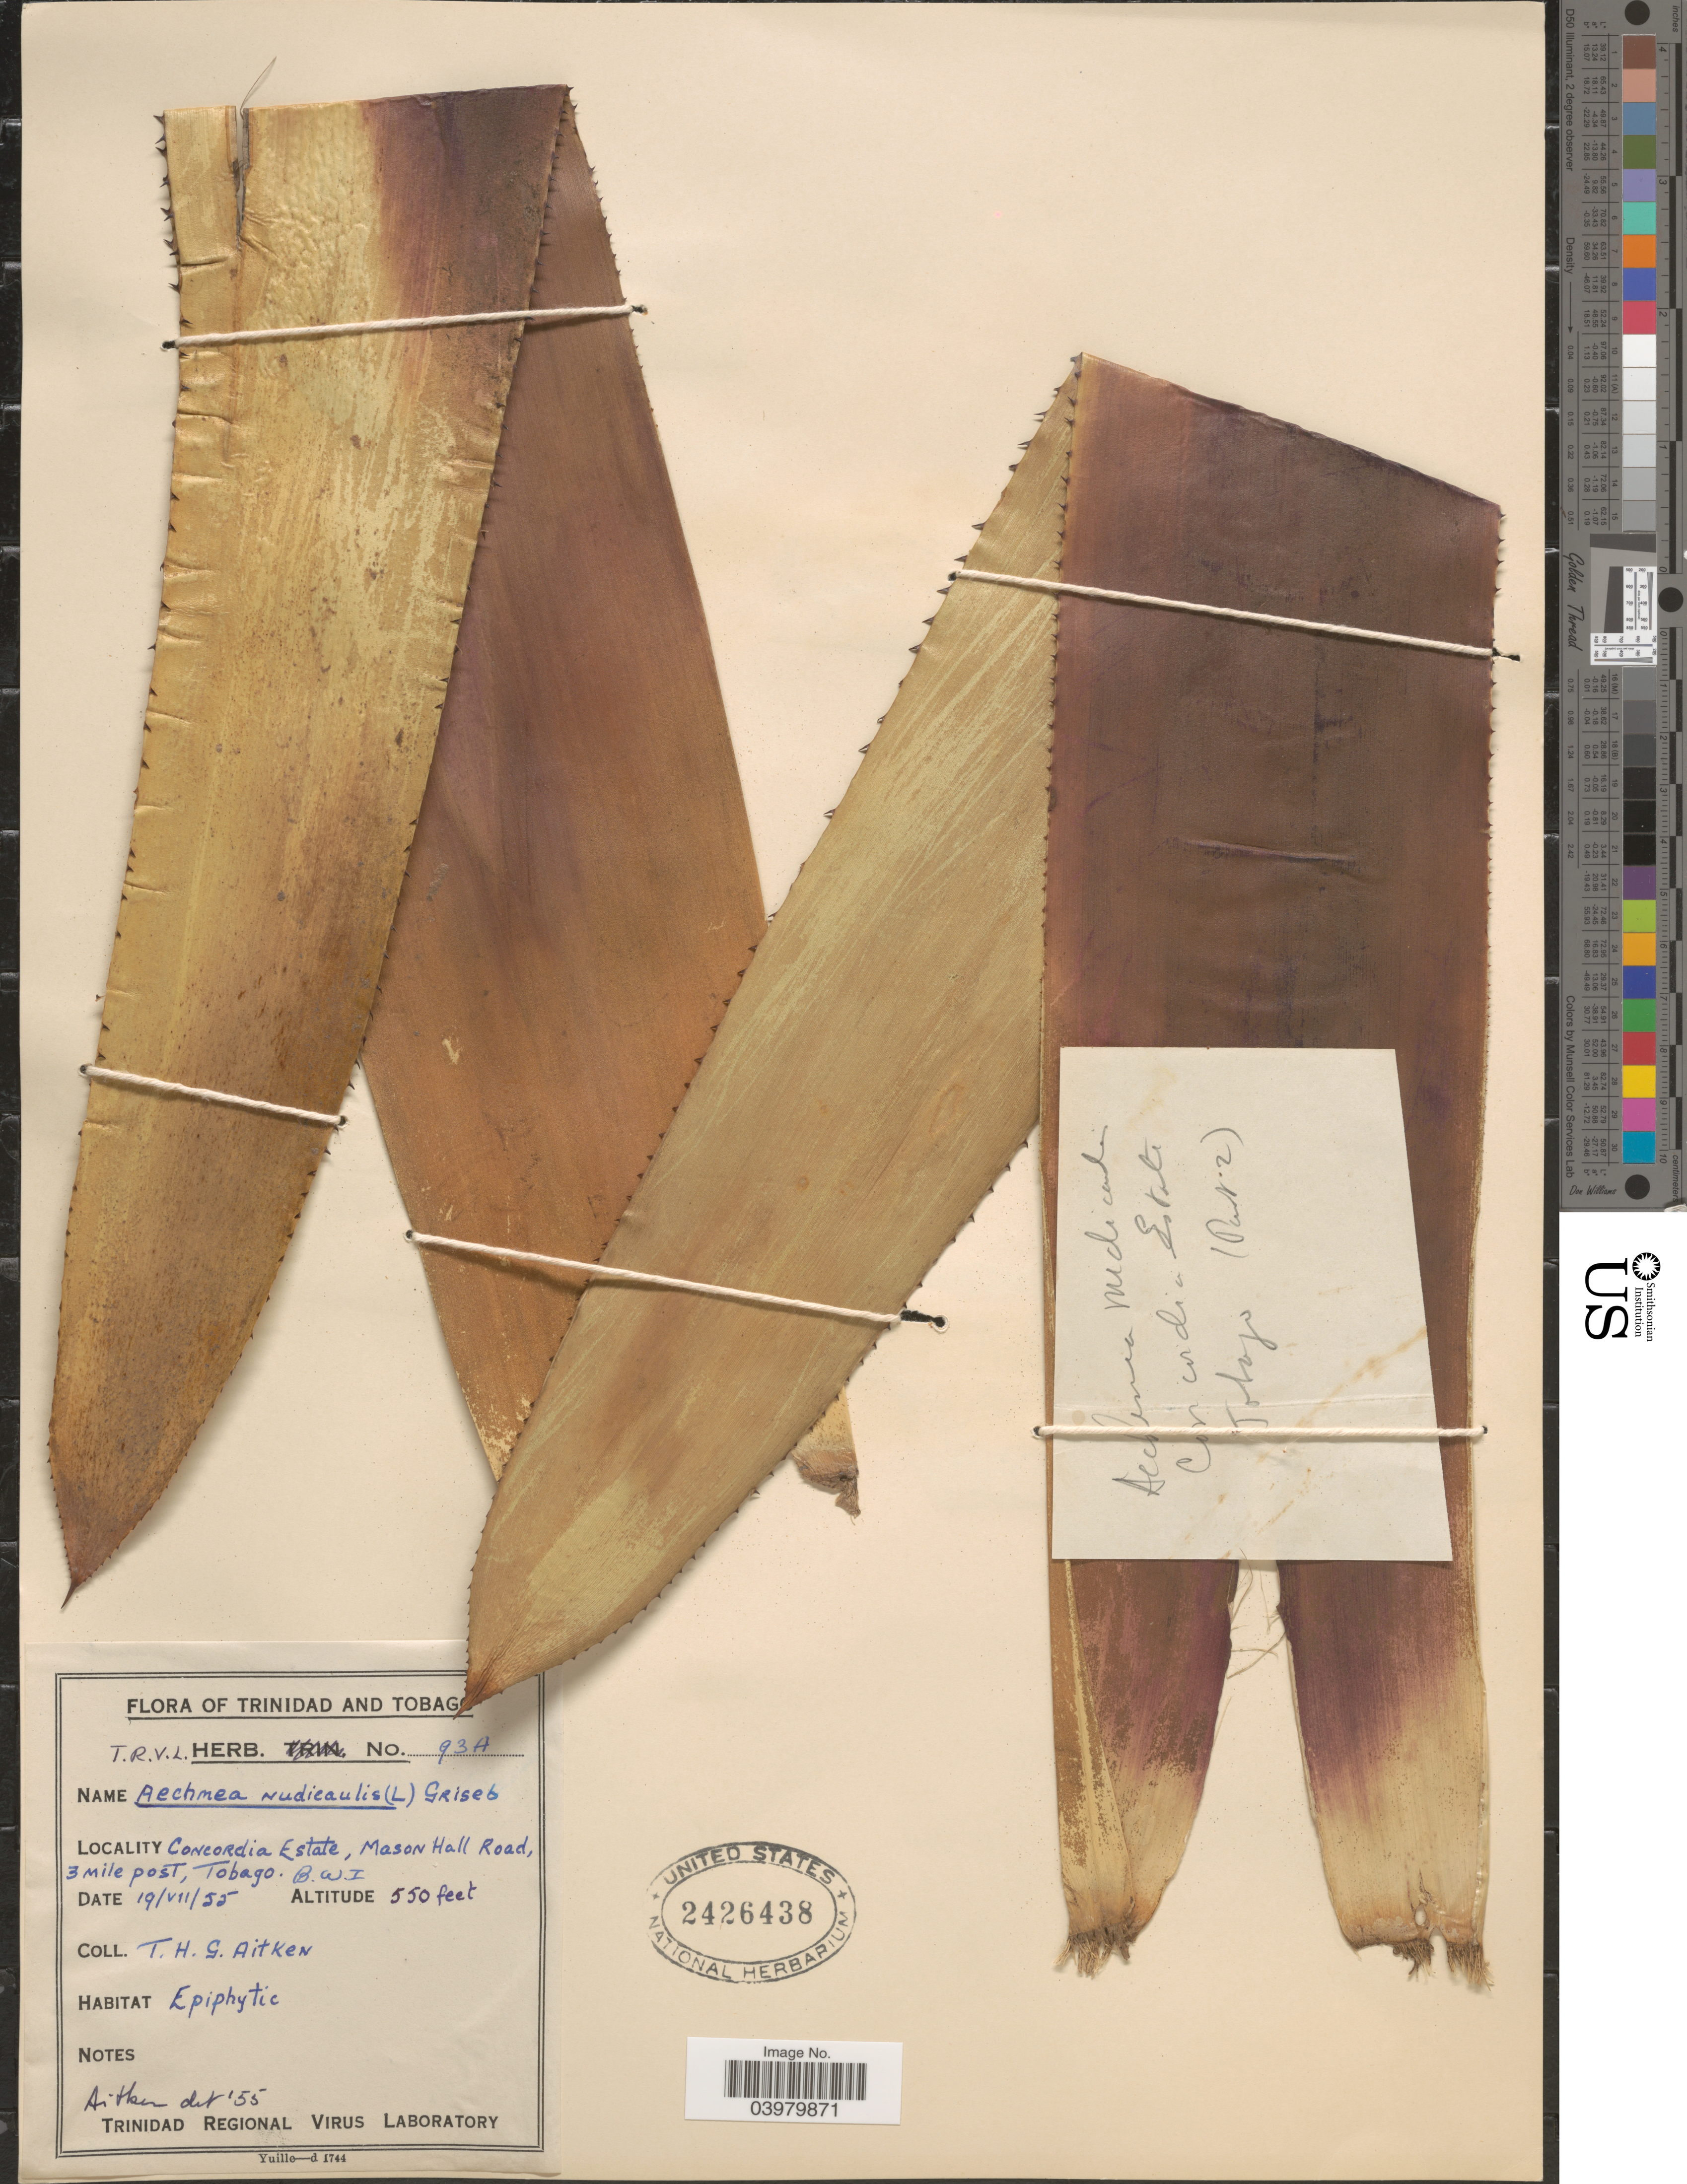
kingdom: Plantae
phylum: Tracheophyta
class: Liliopsida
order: Poales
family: Bromeliaceae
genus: Aechmea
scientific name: Aechmea nudicaulis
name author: (L.) Griseb.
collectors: T. Aitken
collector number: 93A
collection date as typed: Transcribed d/m/y: 19/7/55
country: Trinidad and Tobago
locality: Concordia Estate, Mason Hall Road, 3 mile post, Tobago. B.W.I.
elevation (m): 168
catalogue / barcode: US 2426438